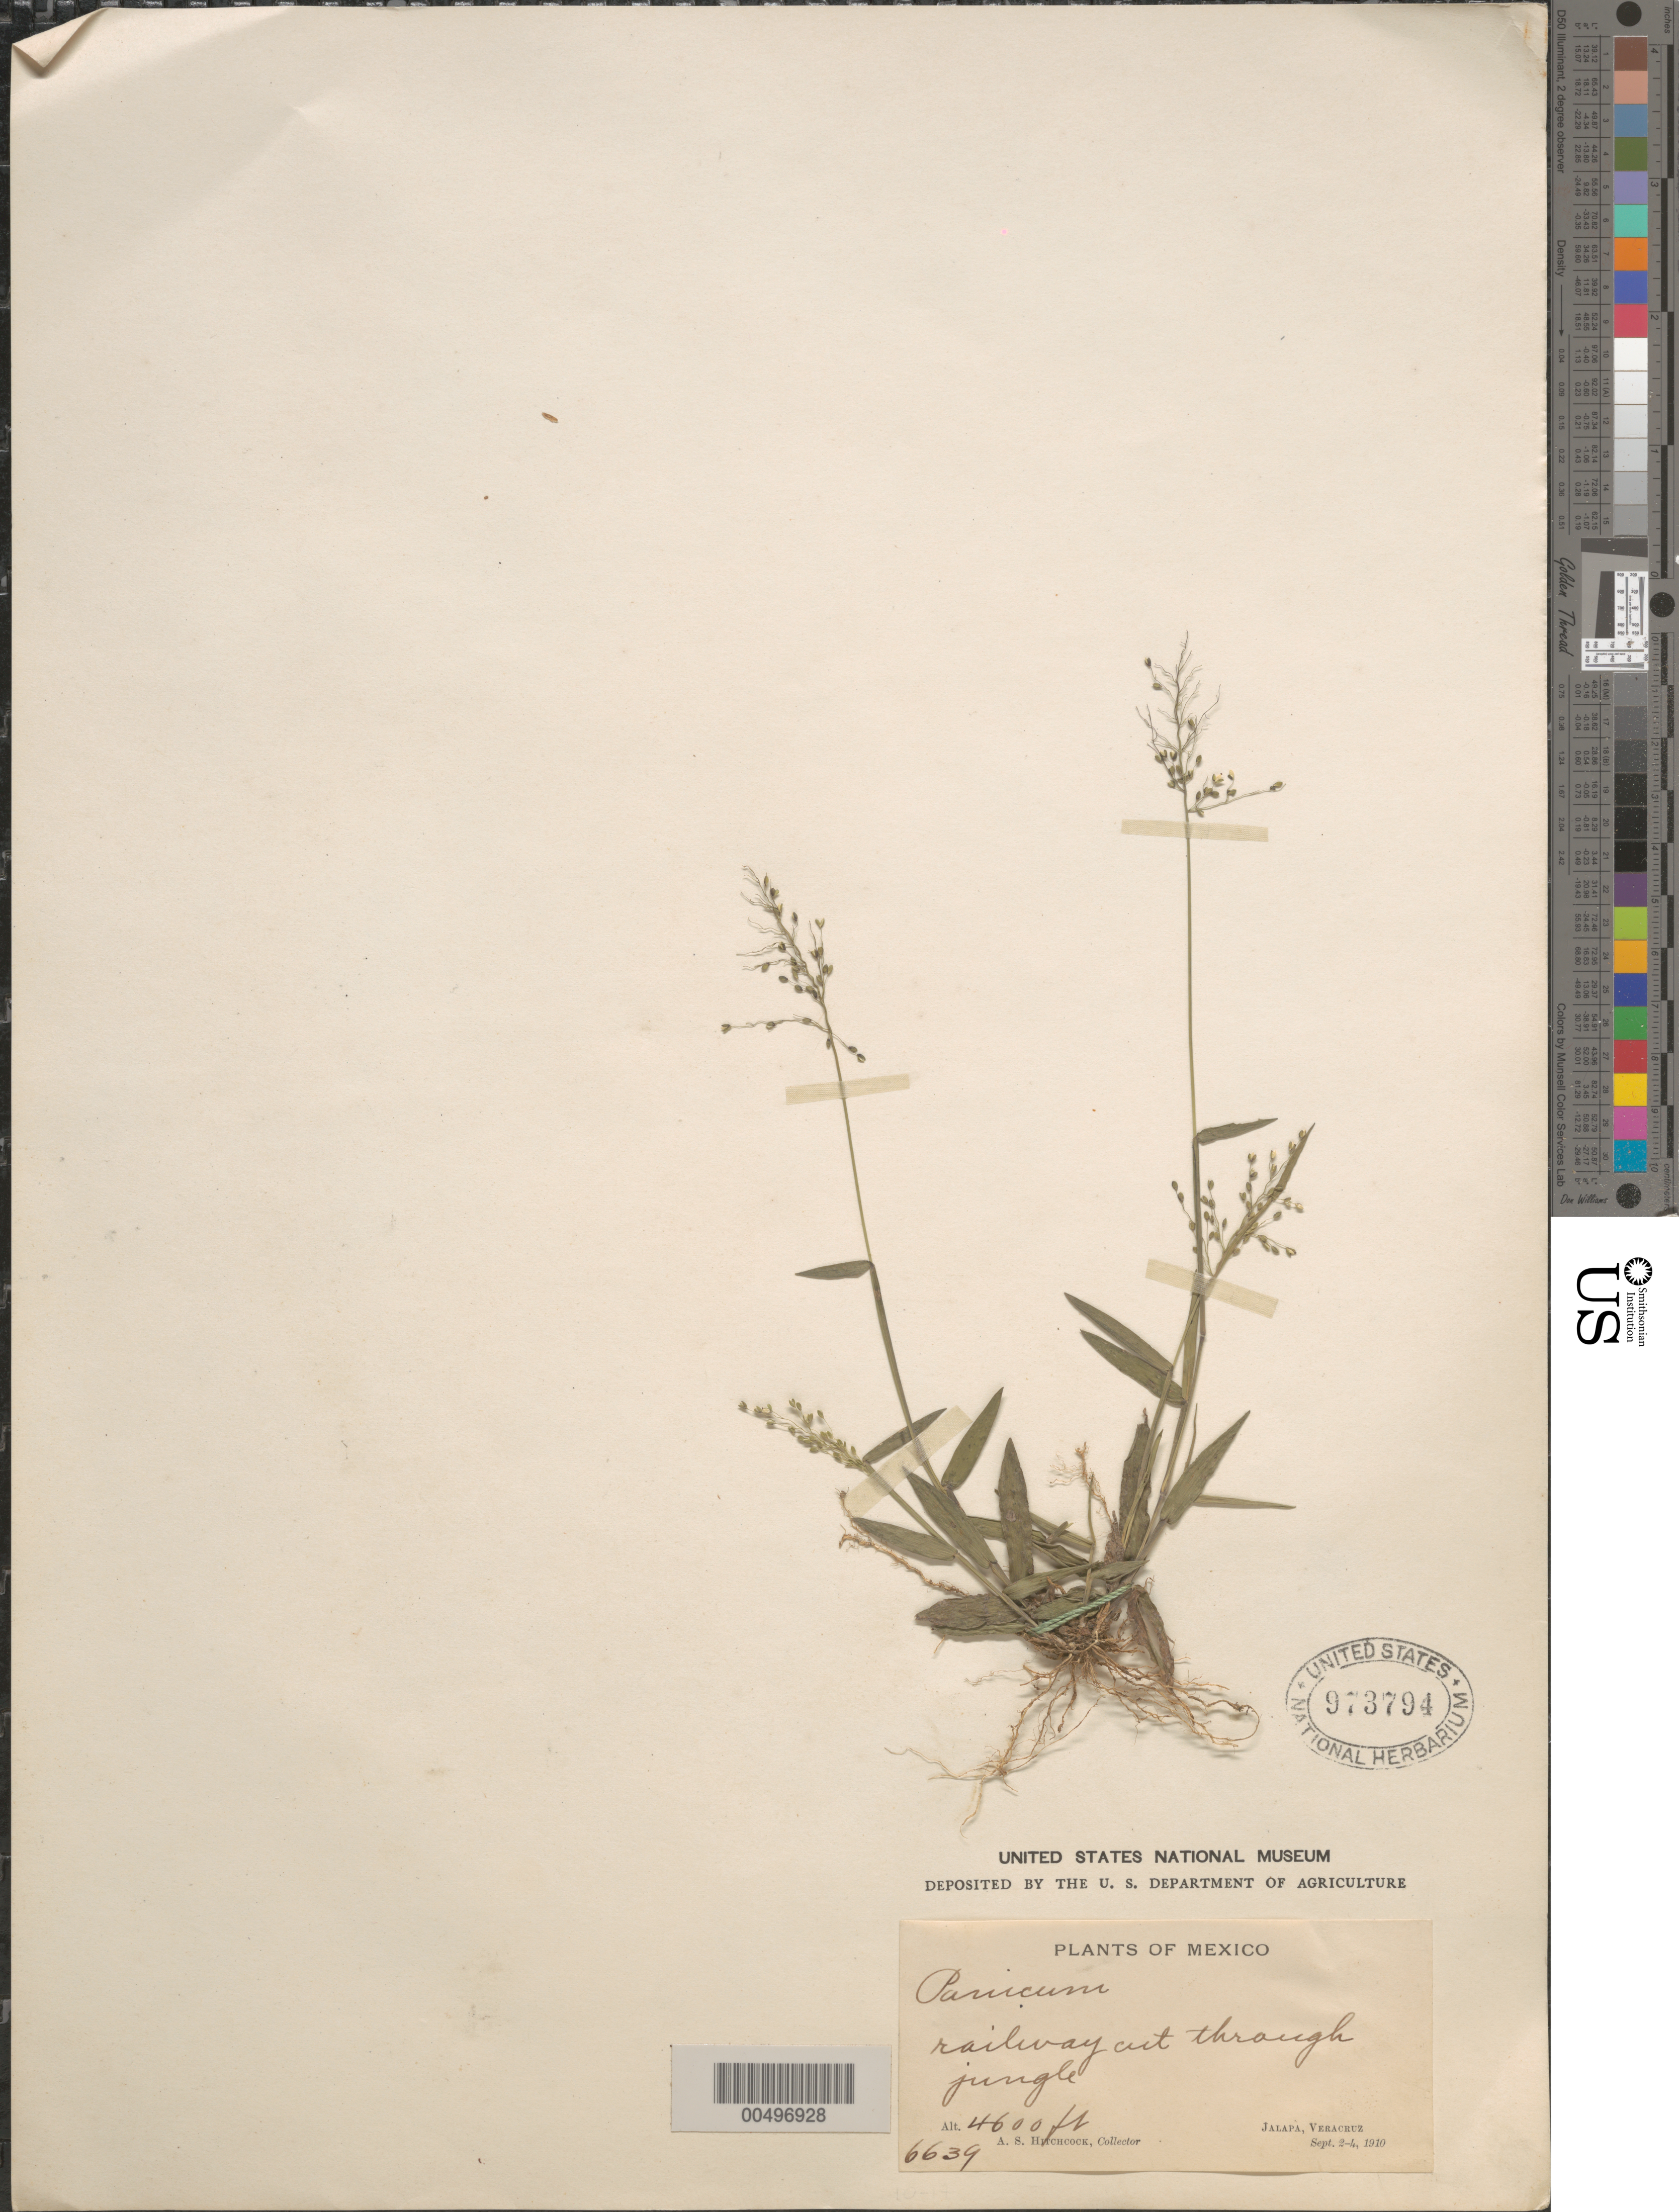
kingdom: Plantae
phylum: Tracheophyta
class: Liliopsida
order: Poales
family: Poaceae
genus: Panicum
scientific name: Panicum sp.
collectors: A. S. Hitchcock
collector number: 6639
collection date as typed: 2 Sep 1910 to 4 Sep 1910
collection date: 1910-09-02/1910-09-04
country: Mexico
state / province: Veracruz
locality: Jalapa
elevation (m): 1402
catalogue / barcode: US 973794